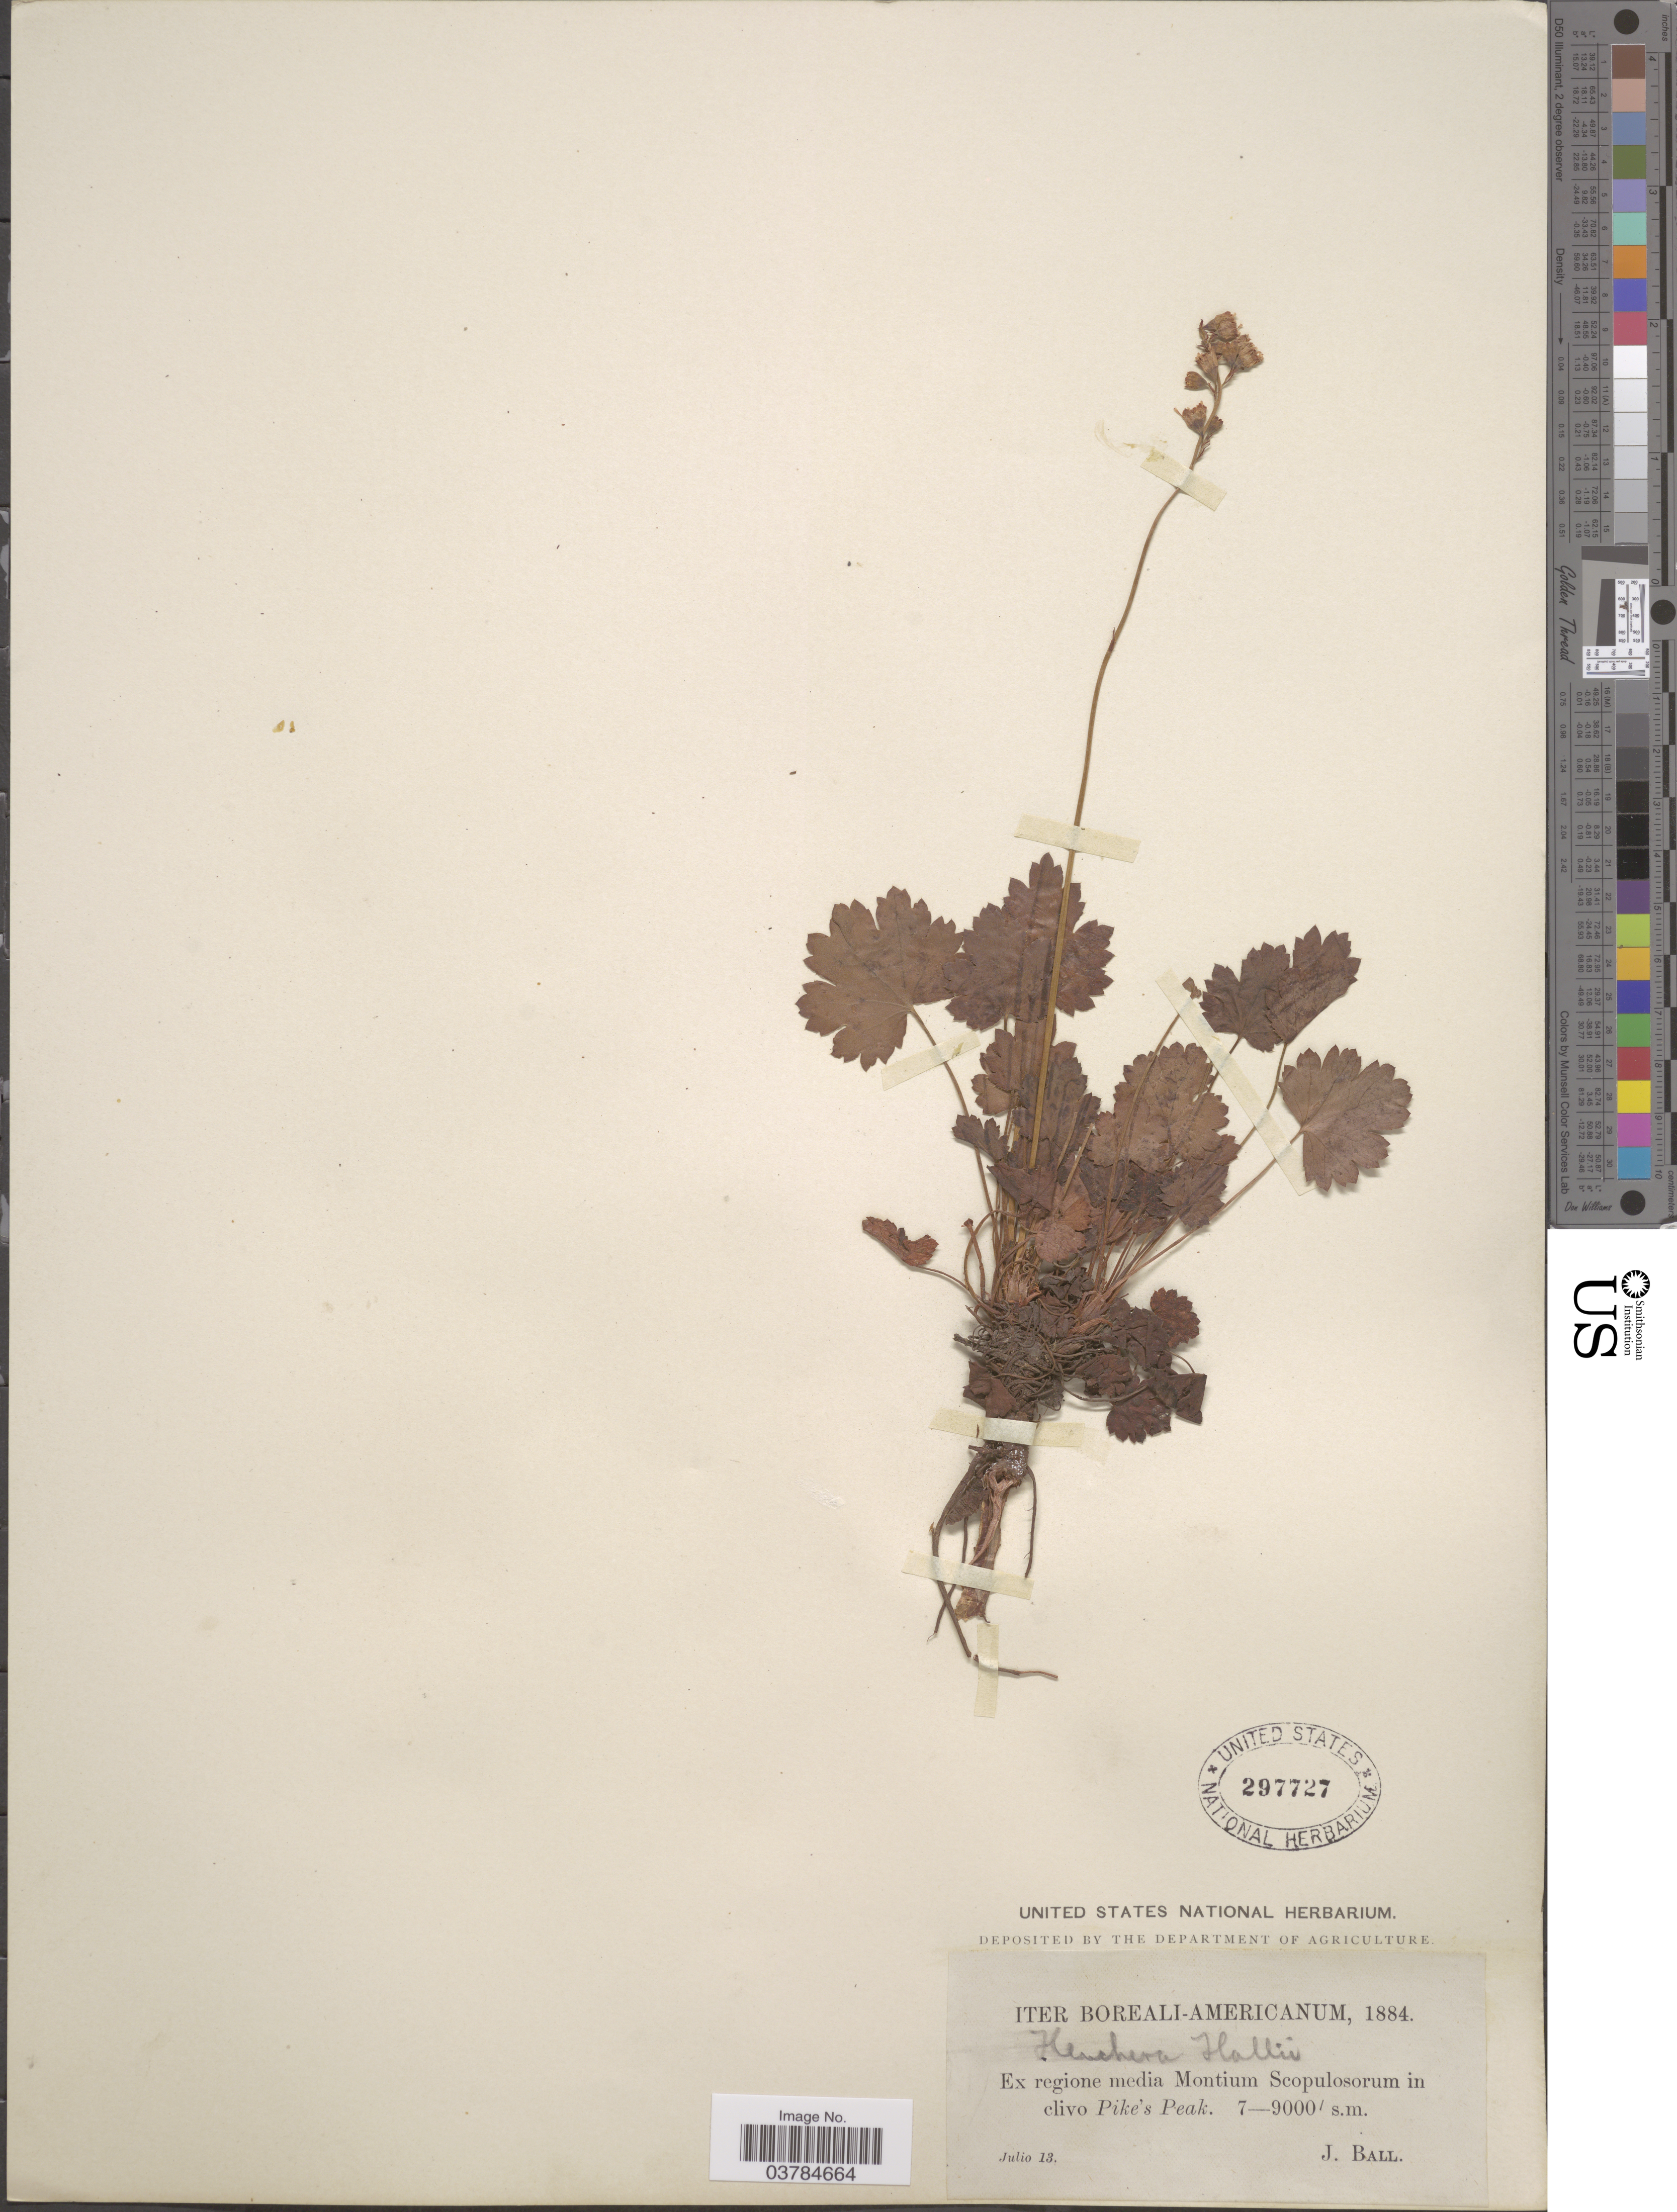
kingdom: Plantae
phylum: Tracheophyta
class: Magnoliopsida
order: Saxifragales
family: Saxifragaceae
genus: Heuchera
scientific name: Heuchera hallii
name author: A. Gray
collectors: J. Ball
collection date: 1884-07-13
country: United States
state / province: Colorado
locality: Iter Boreali-Americanum. Ex regione media Montium Scopulosorum in clivo Pike's Peak.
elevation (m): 2134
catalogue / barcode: US 297727